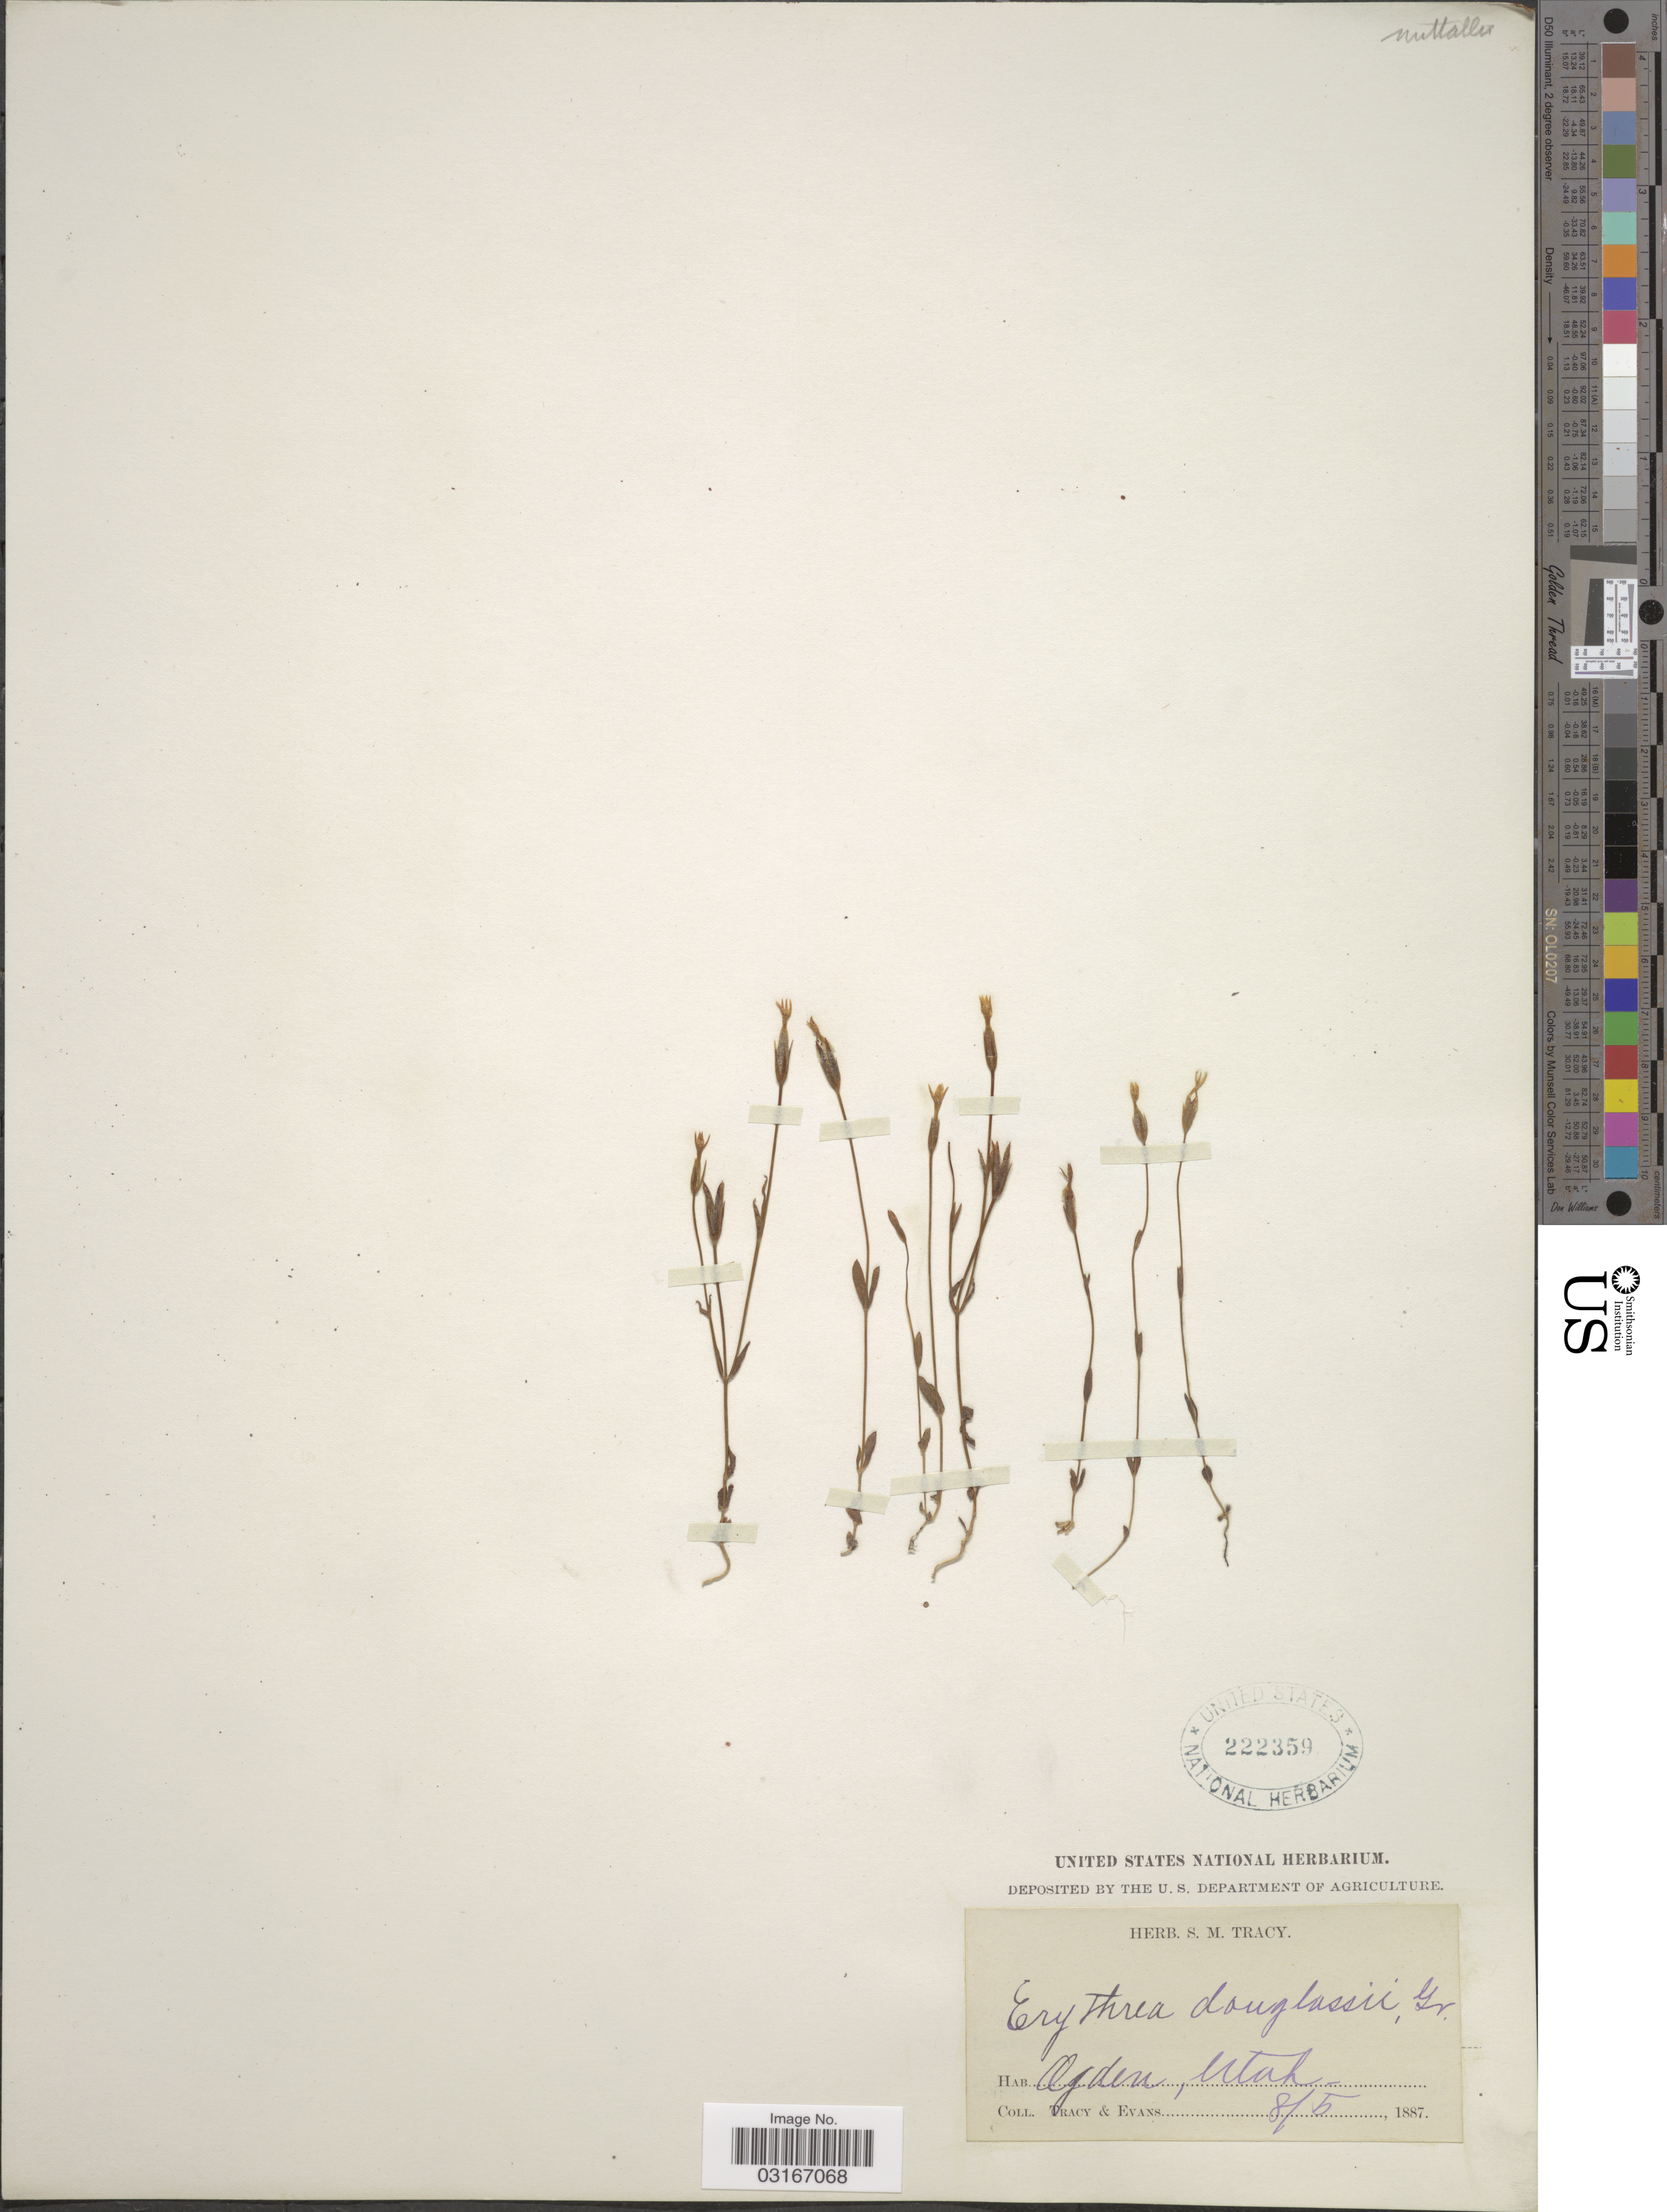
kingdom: Plantae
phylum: Tracheophyta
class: Magnoliopsida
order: Gentianales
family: Gentianaceae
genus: Centaurium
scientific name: Centaurium exaltatum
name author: (Griseb.) W. Wight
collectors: -. Tracy & -- Evans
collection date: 1887-08-05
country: United States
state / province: Utah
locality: Ogden.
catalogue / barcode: US 222359